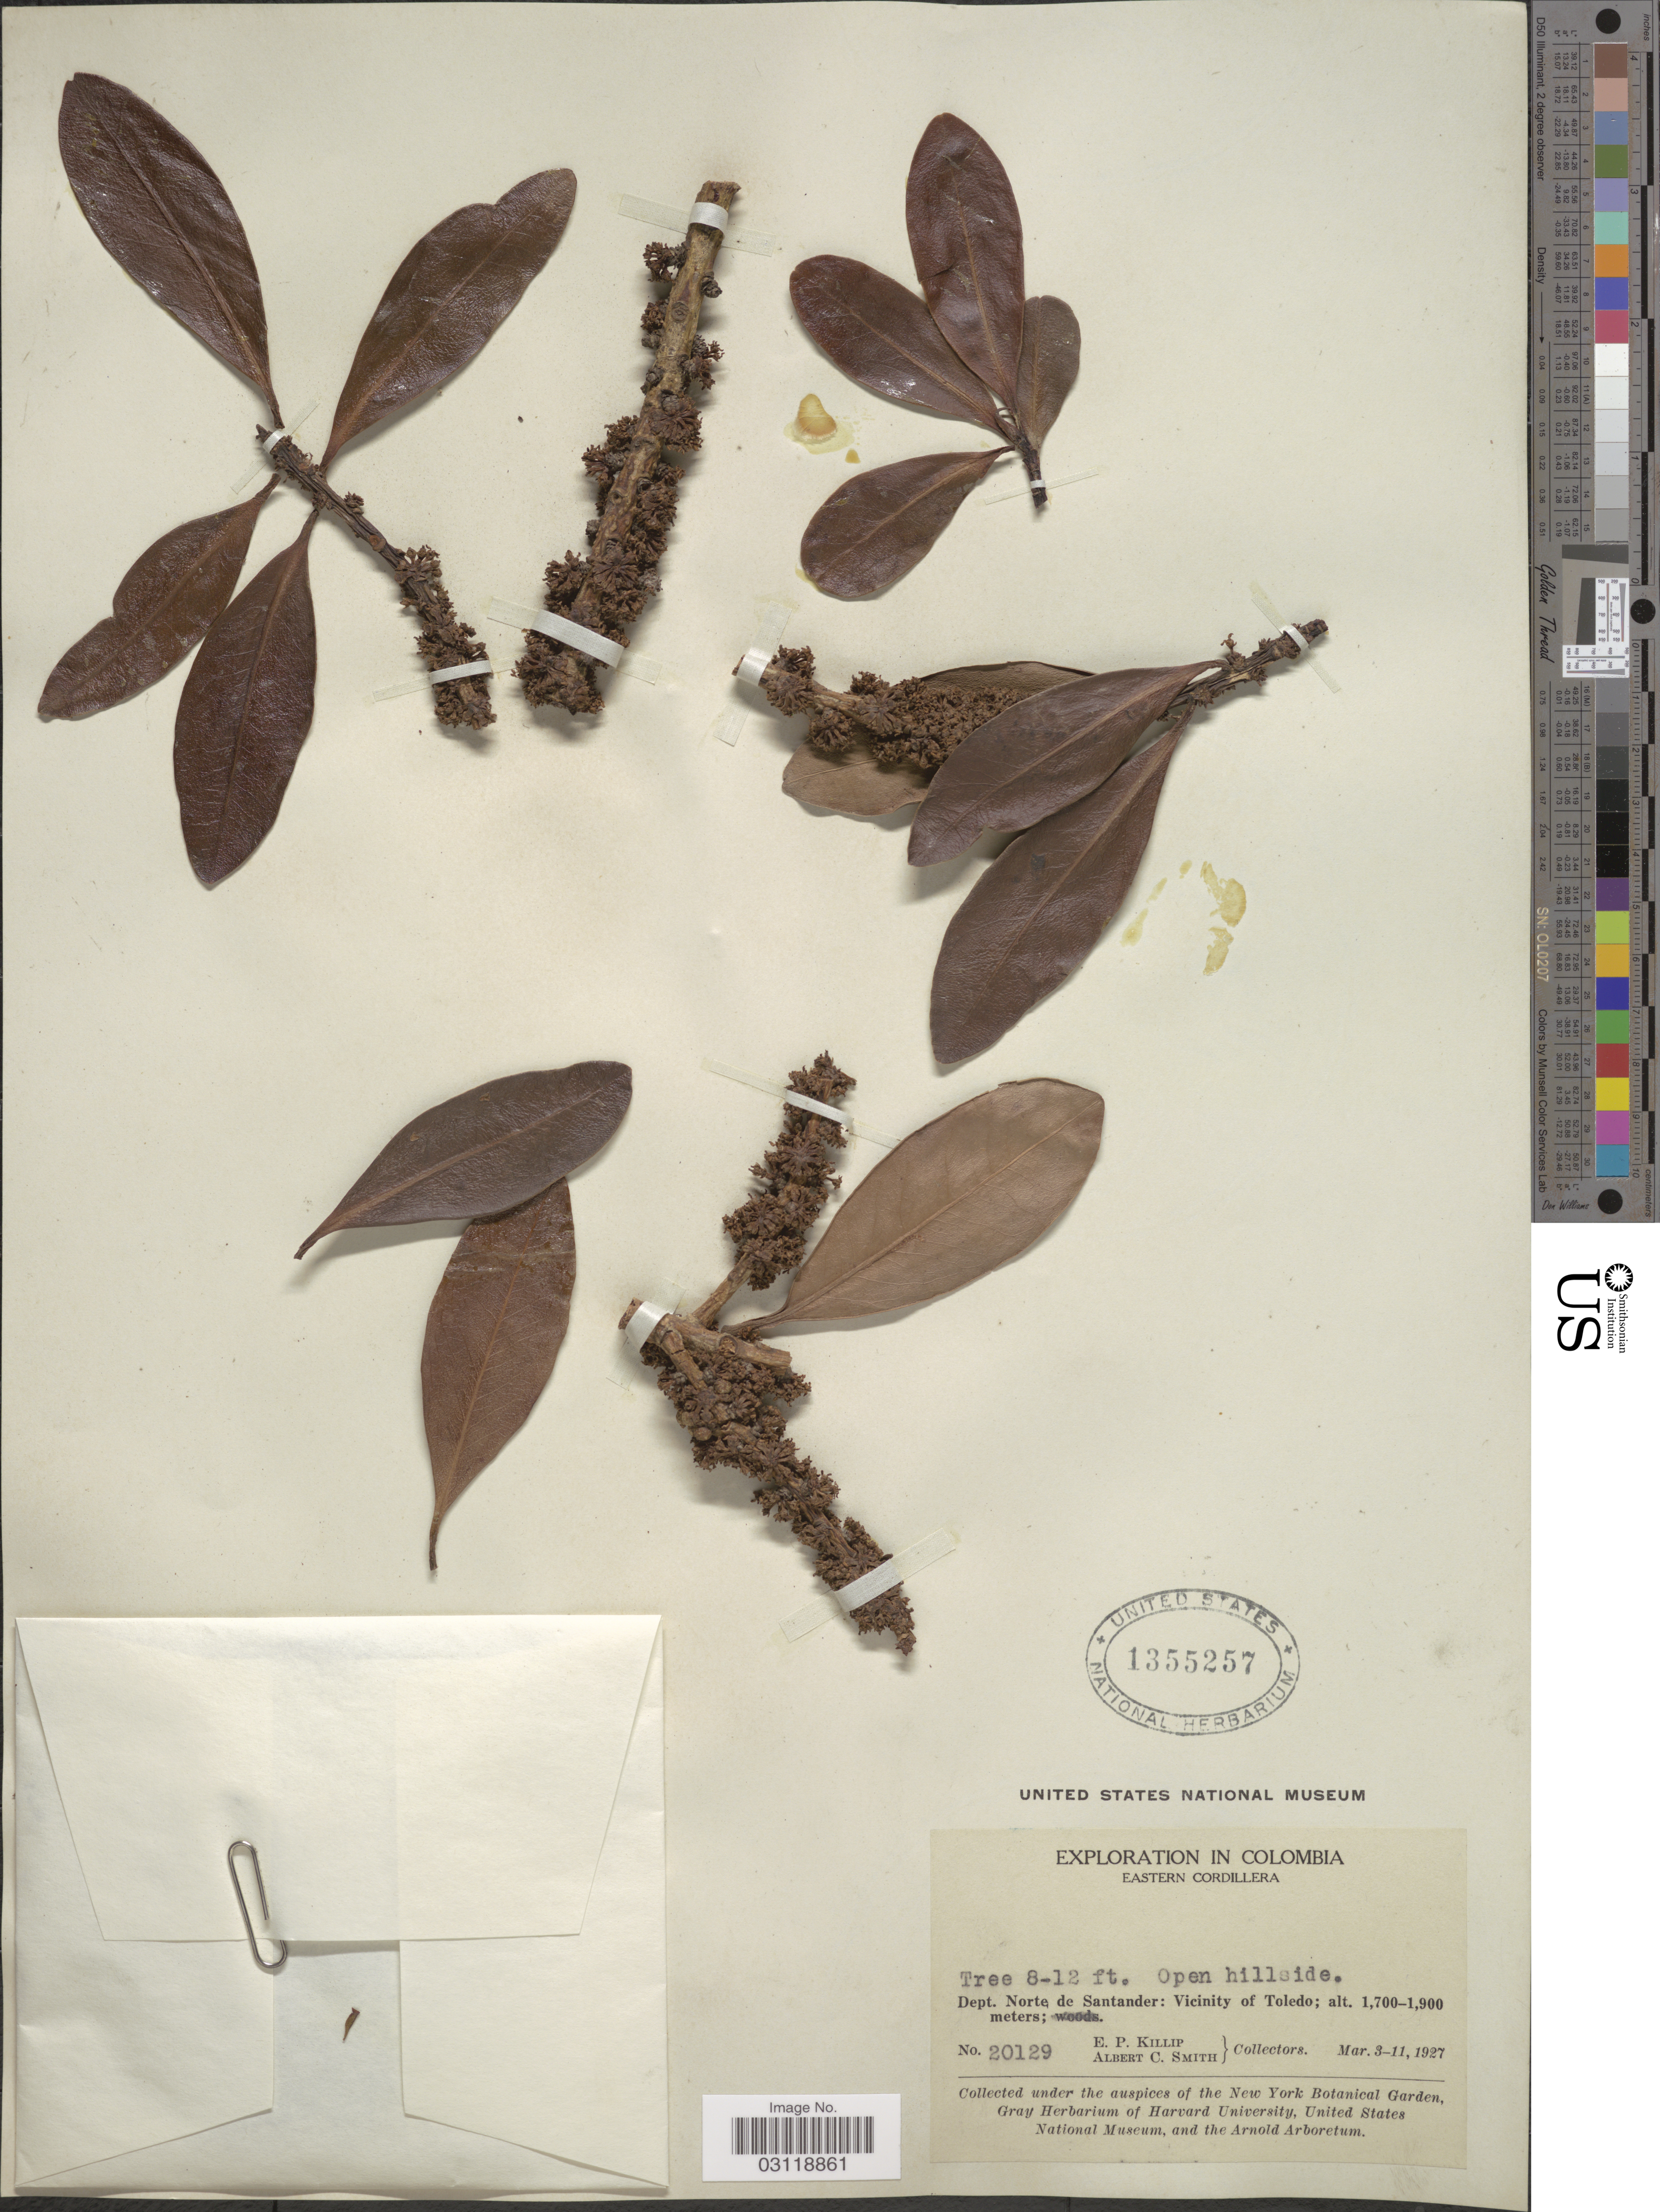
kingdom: Plantae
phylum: Tracheophyta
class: Magnoliopsida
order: Ericales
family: Primulaceae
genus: Rapanea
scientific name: Rapanea sp.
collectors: E. P. Killip & A. C. Smith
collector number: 20129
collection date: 1927-03-03/1927-03-11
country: Colombia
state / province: Norte de Santander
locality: Eastern Cordillera. Dept. Norte de Santander: Vicinity of Toledo.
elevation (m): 1700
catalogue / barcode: US 1355257